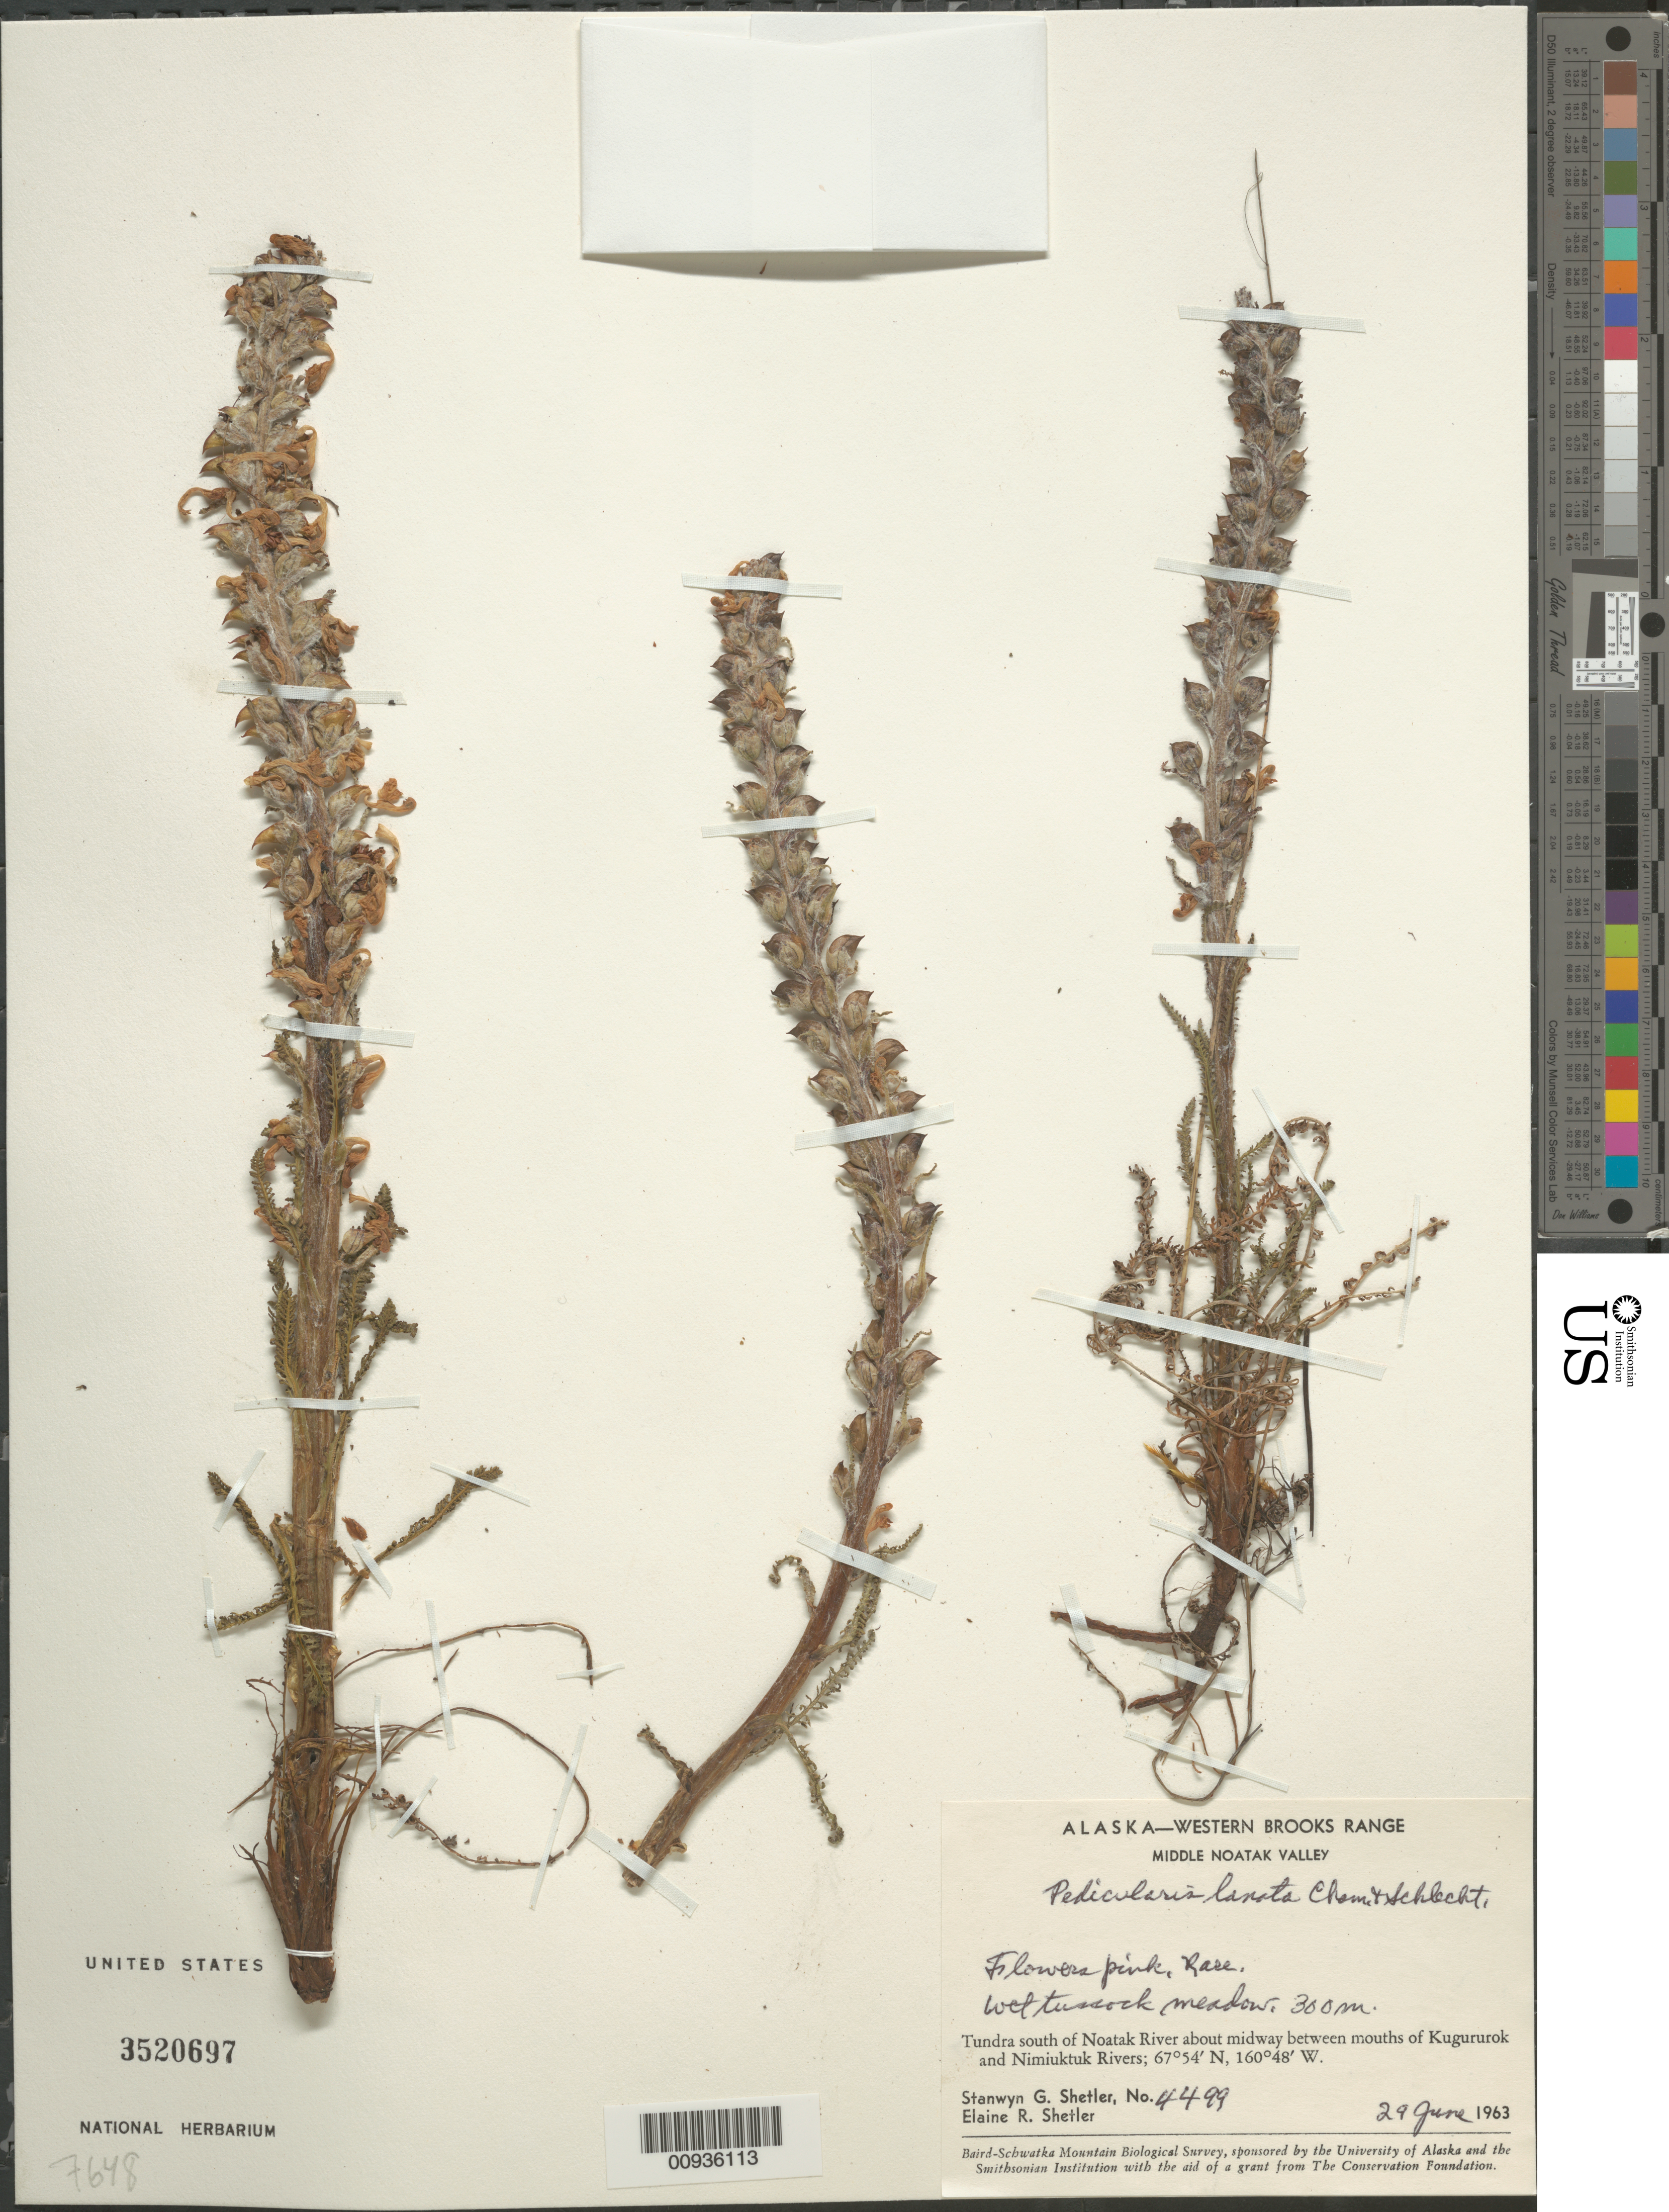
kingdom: Plantae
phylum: Tracheophyta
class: Magnoliopsida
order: Lamiales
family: Orobanchaceae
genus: Pedicularis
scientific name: Pedicularis lanata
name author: Willd. ex Cham. & Schltdl.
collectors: S. Shetler & E. R. Shetler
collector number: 4499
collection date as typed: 29 Jun 1963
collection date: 1963-06-29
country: United States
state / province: Alaska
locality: S of Noatak River about midway between mouths of Kugururok and Nimiuktuk Rivers. Western Brooks Range, Middle Noatak Valley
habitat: Tundra. Wet tussock meadow.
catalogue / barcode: US 3520697